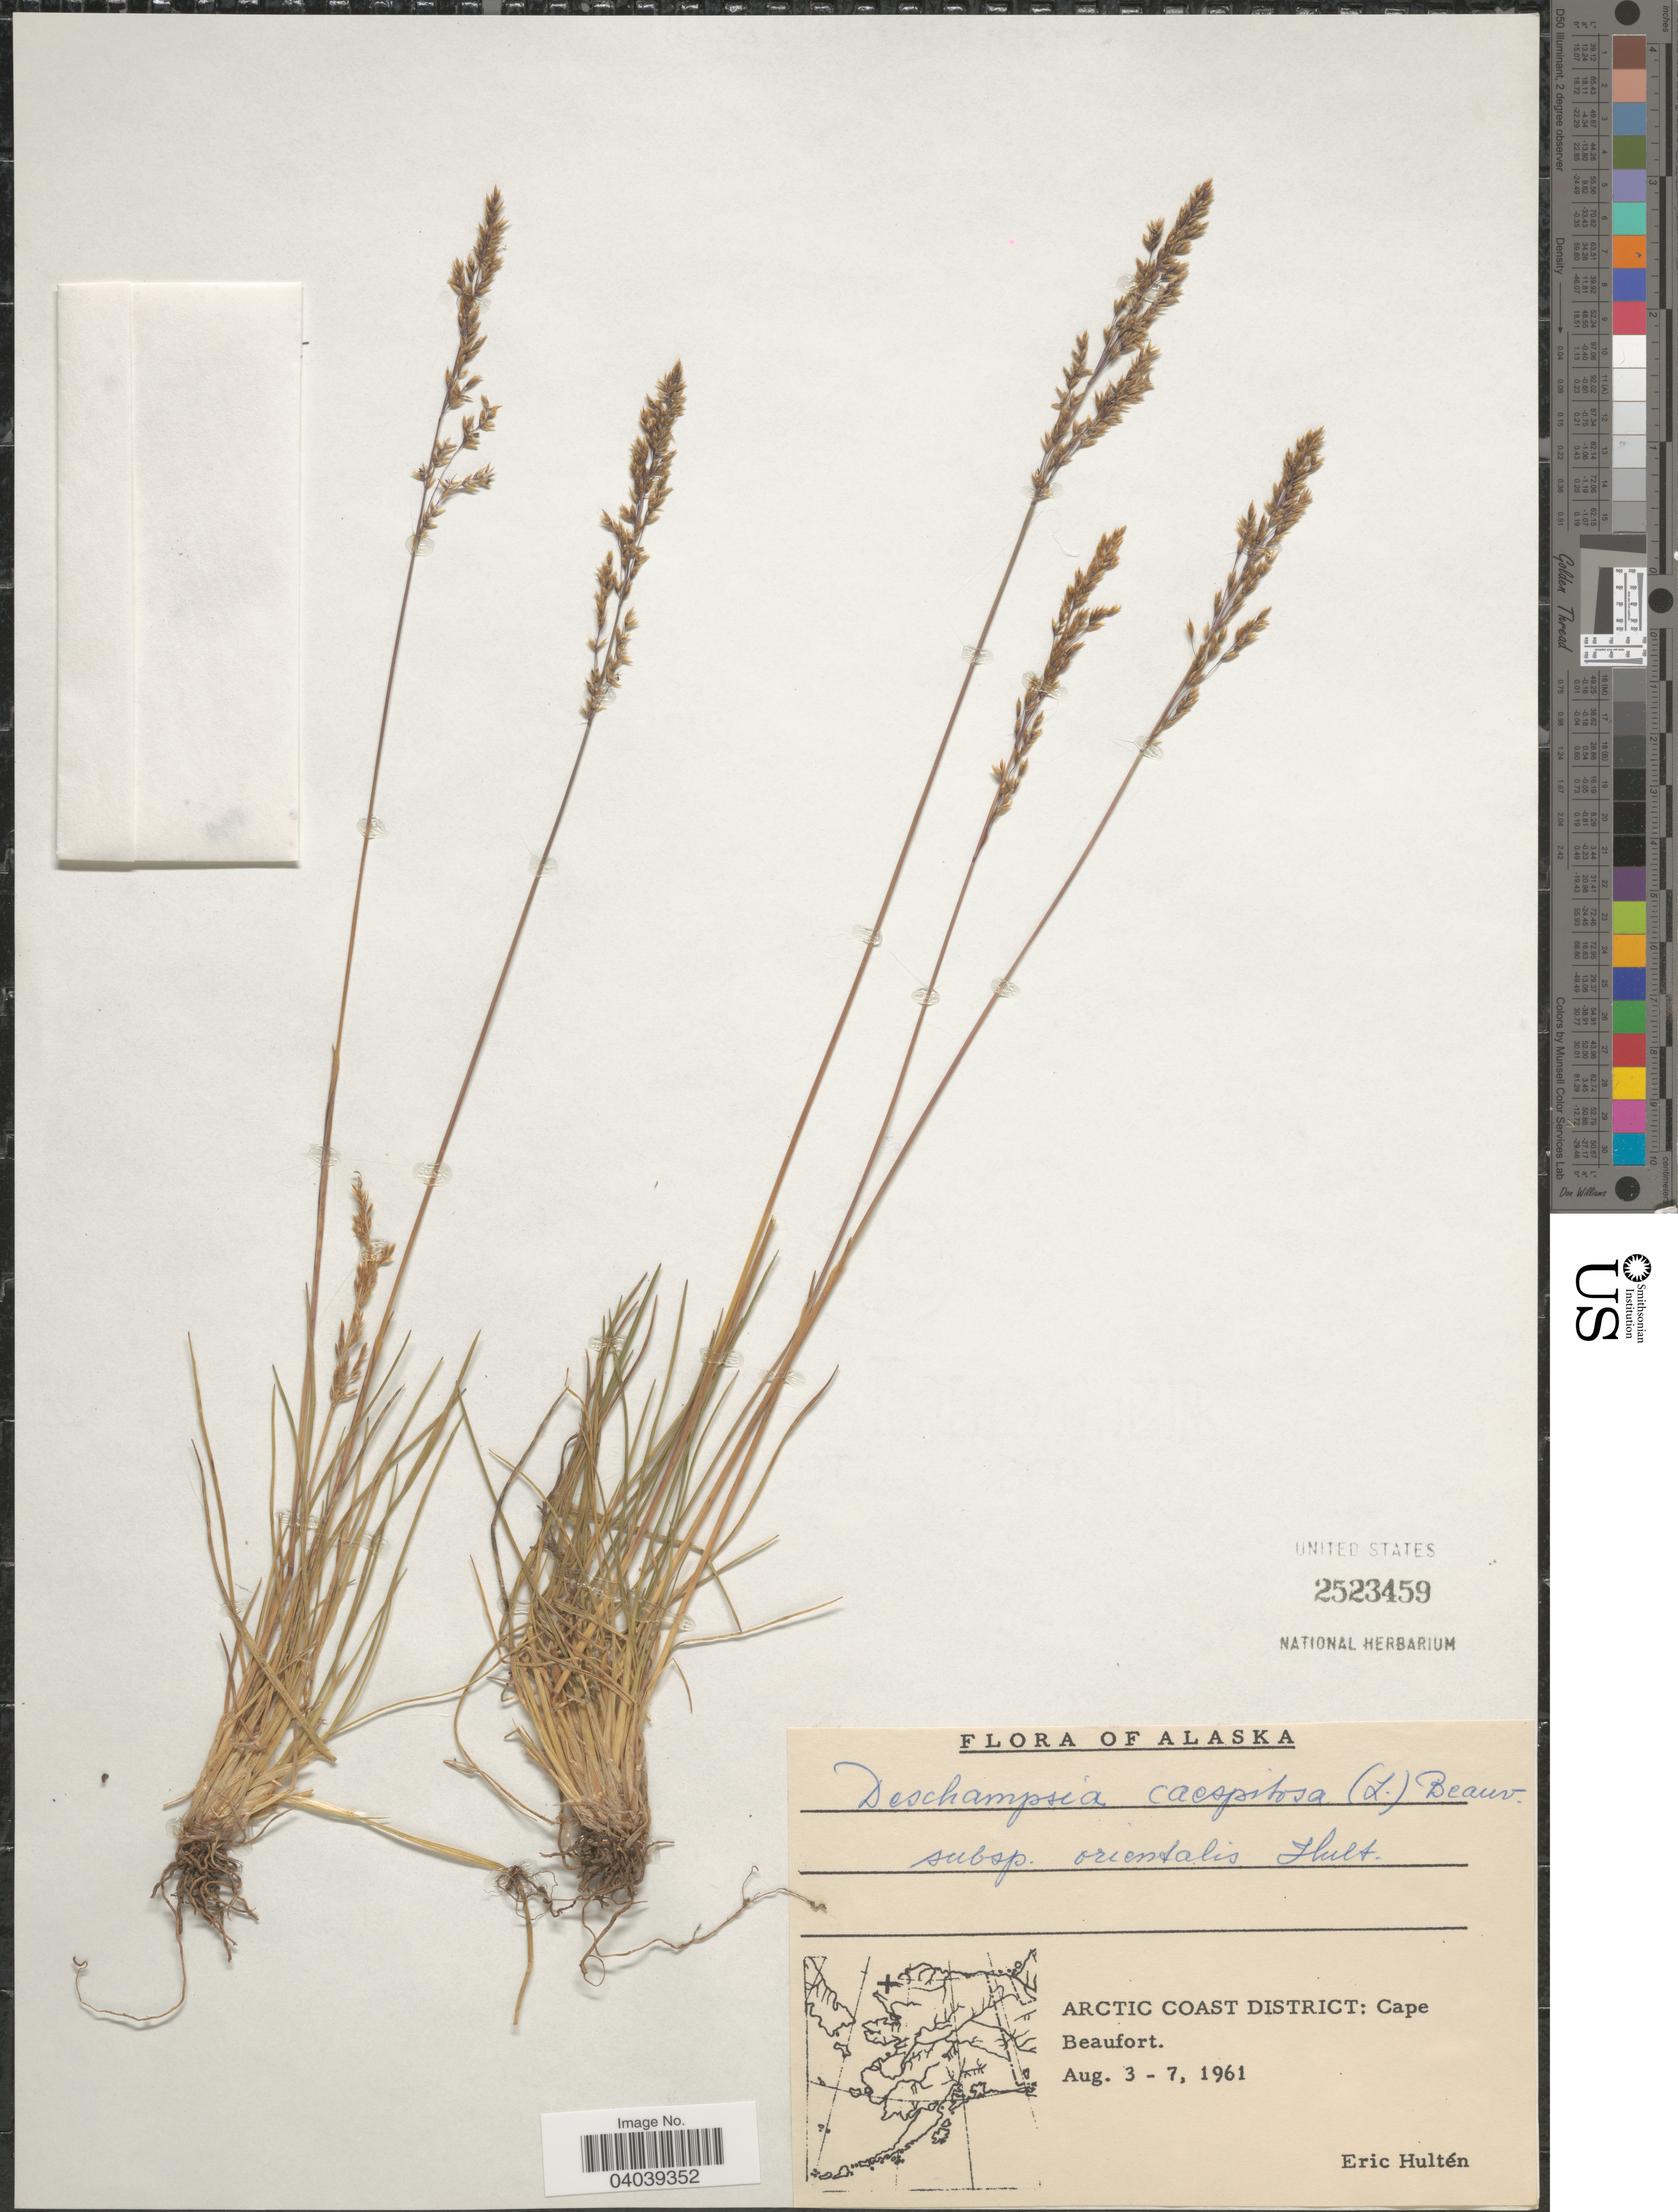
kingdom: Plantae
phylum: Tracheophyta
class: Liliopsida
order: Poales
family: Poaceae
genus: Deschampsia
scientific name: Deschampsia cespitosa subsp. orientalis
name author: Hultén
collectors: E. G. Hultén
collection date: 1961-08-03/1961-08-07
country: United States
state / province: Alaska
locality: Arctic Coast District: Cape Beaufort.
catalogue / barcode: US 2523459